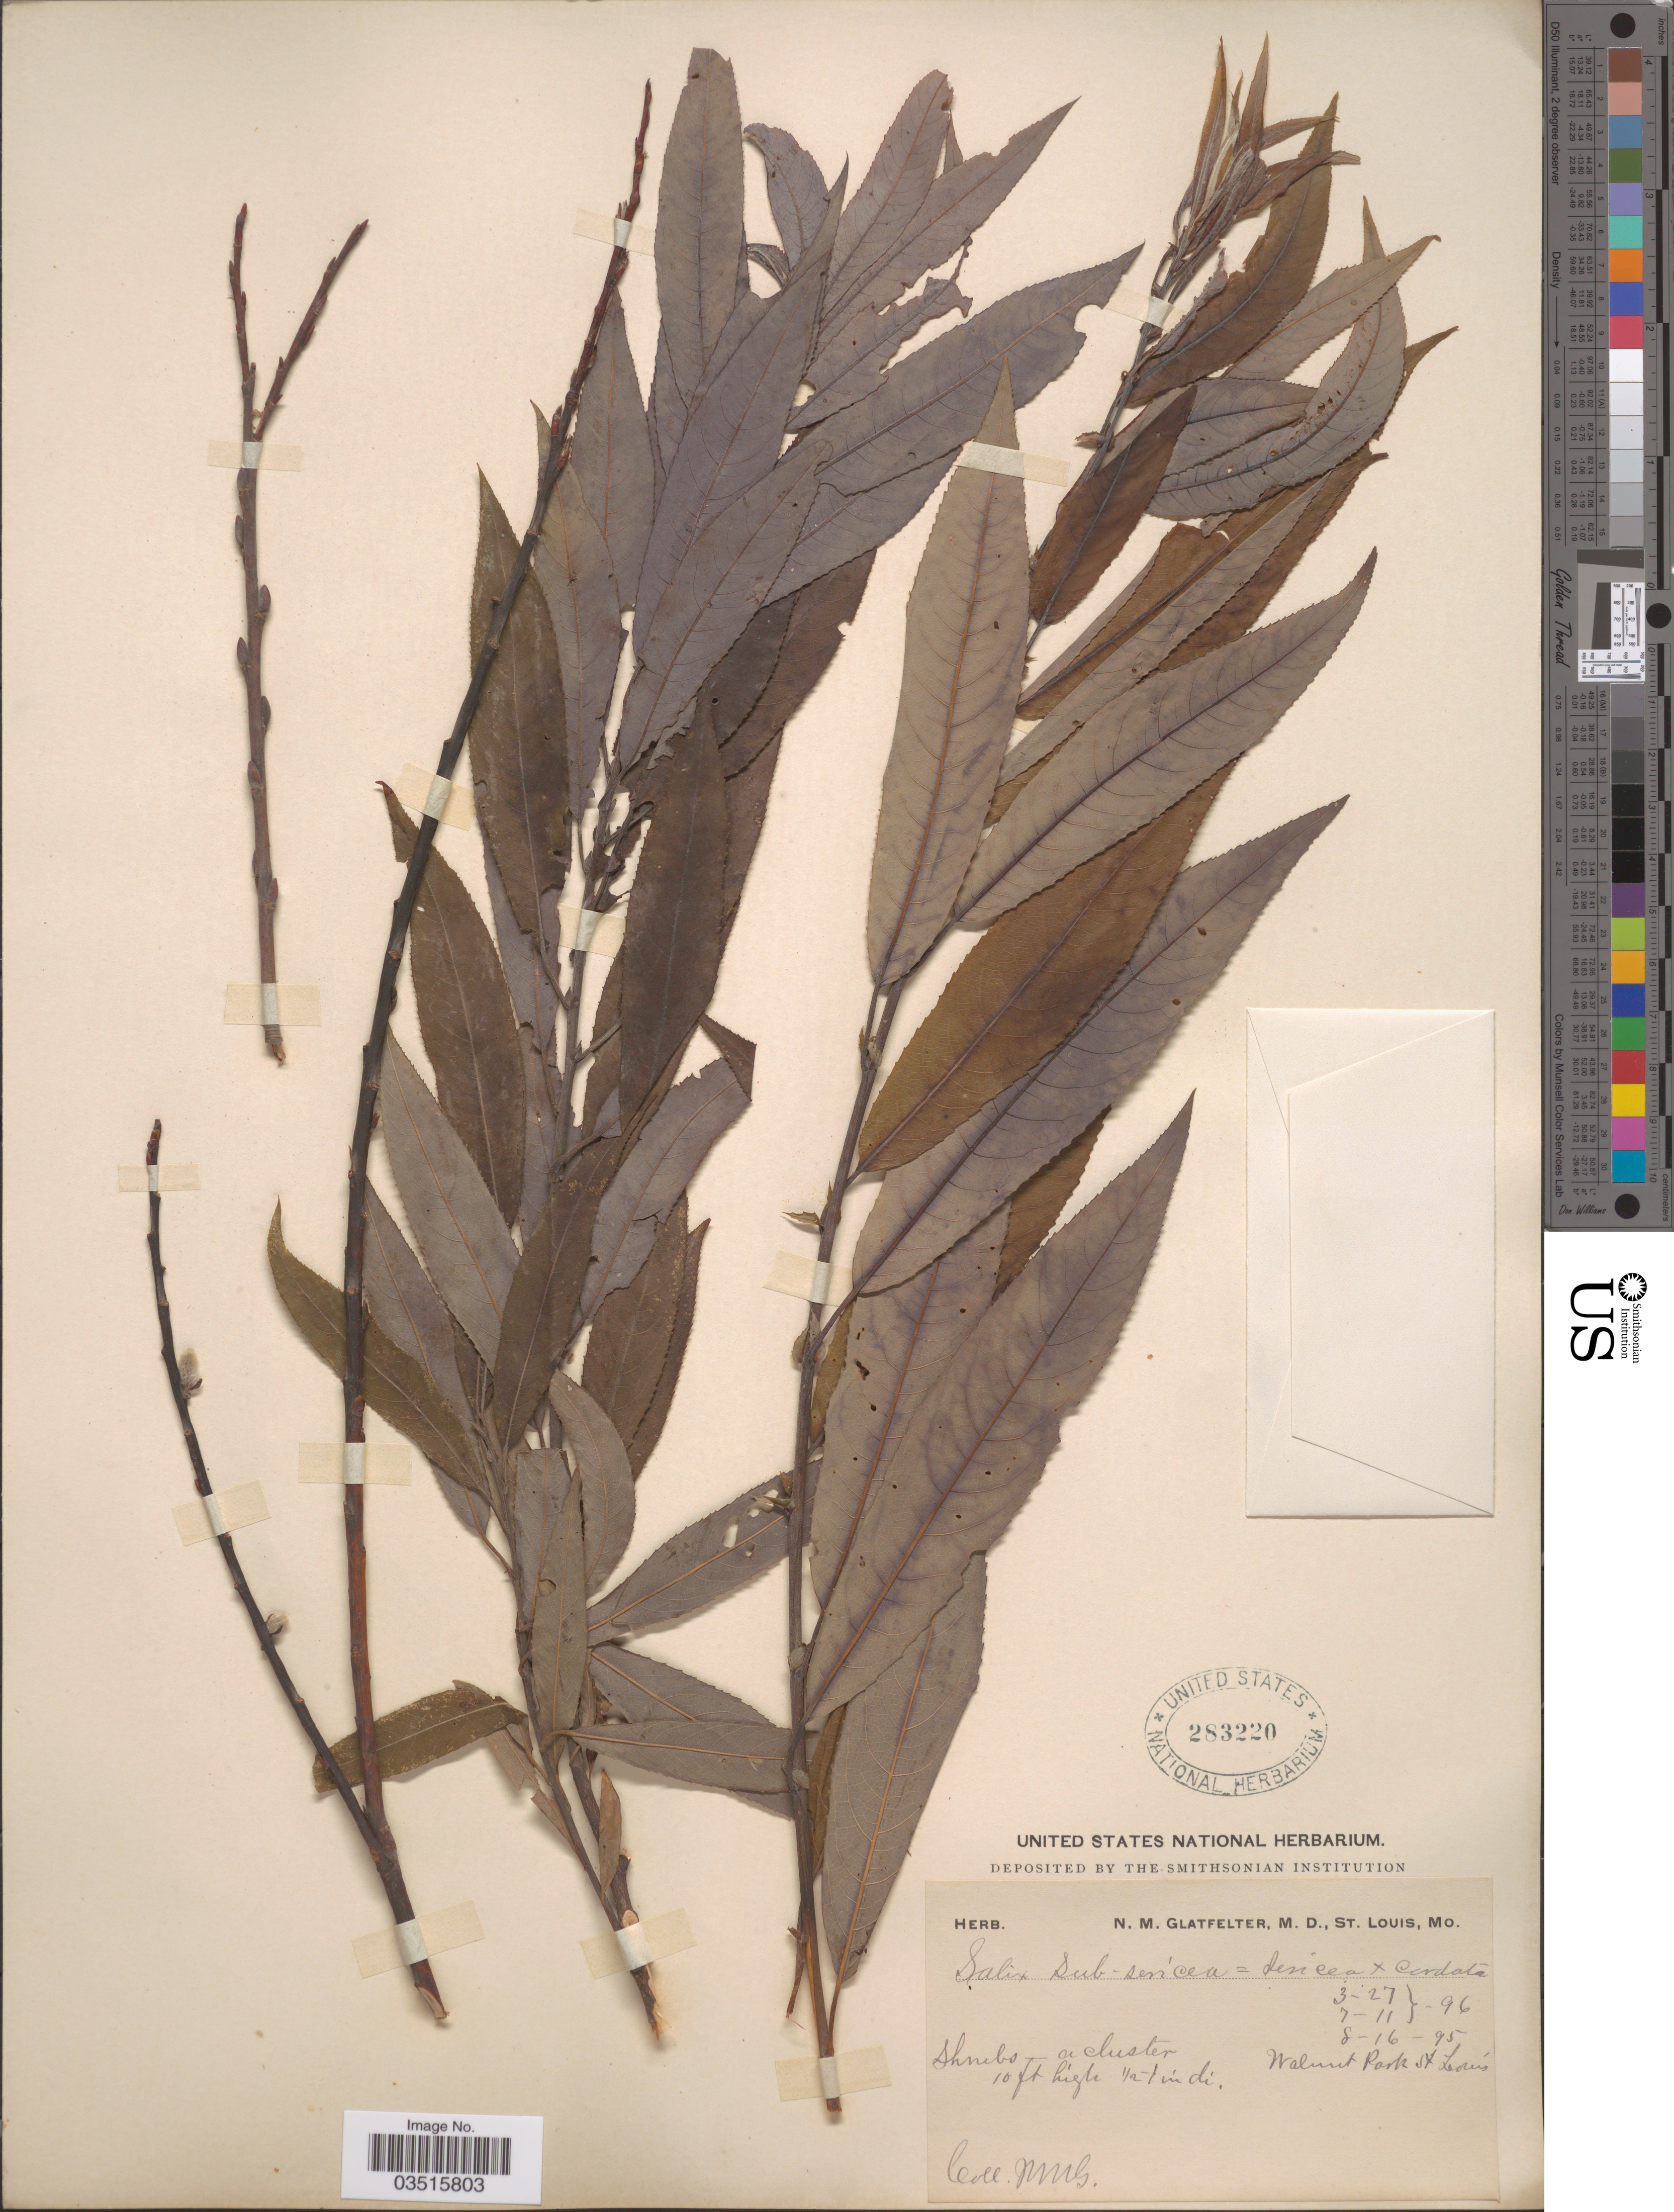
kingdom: Plantae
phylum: Tracheophyta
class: Magnoliopsida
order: Malpighiales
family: Salicaceae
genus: Salix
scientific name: Salix missouriensis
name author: Bebb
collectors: N. M. Glatfelter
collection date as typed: Transcribed d/m/y: 16/8/95 to 11/7/96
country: United States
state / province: Missouri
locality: Walnut Park. St. Louis.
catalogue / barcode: US 283220